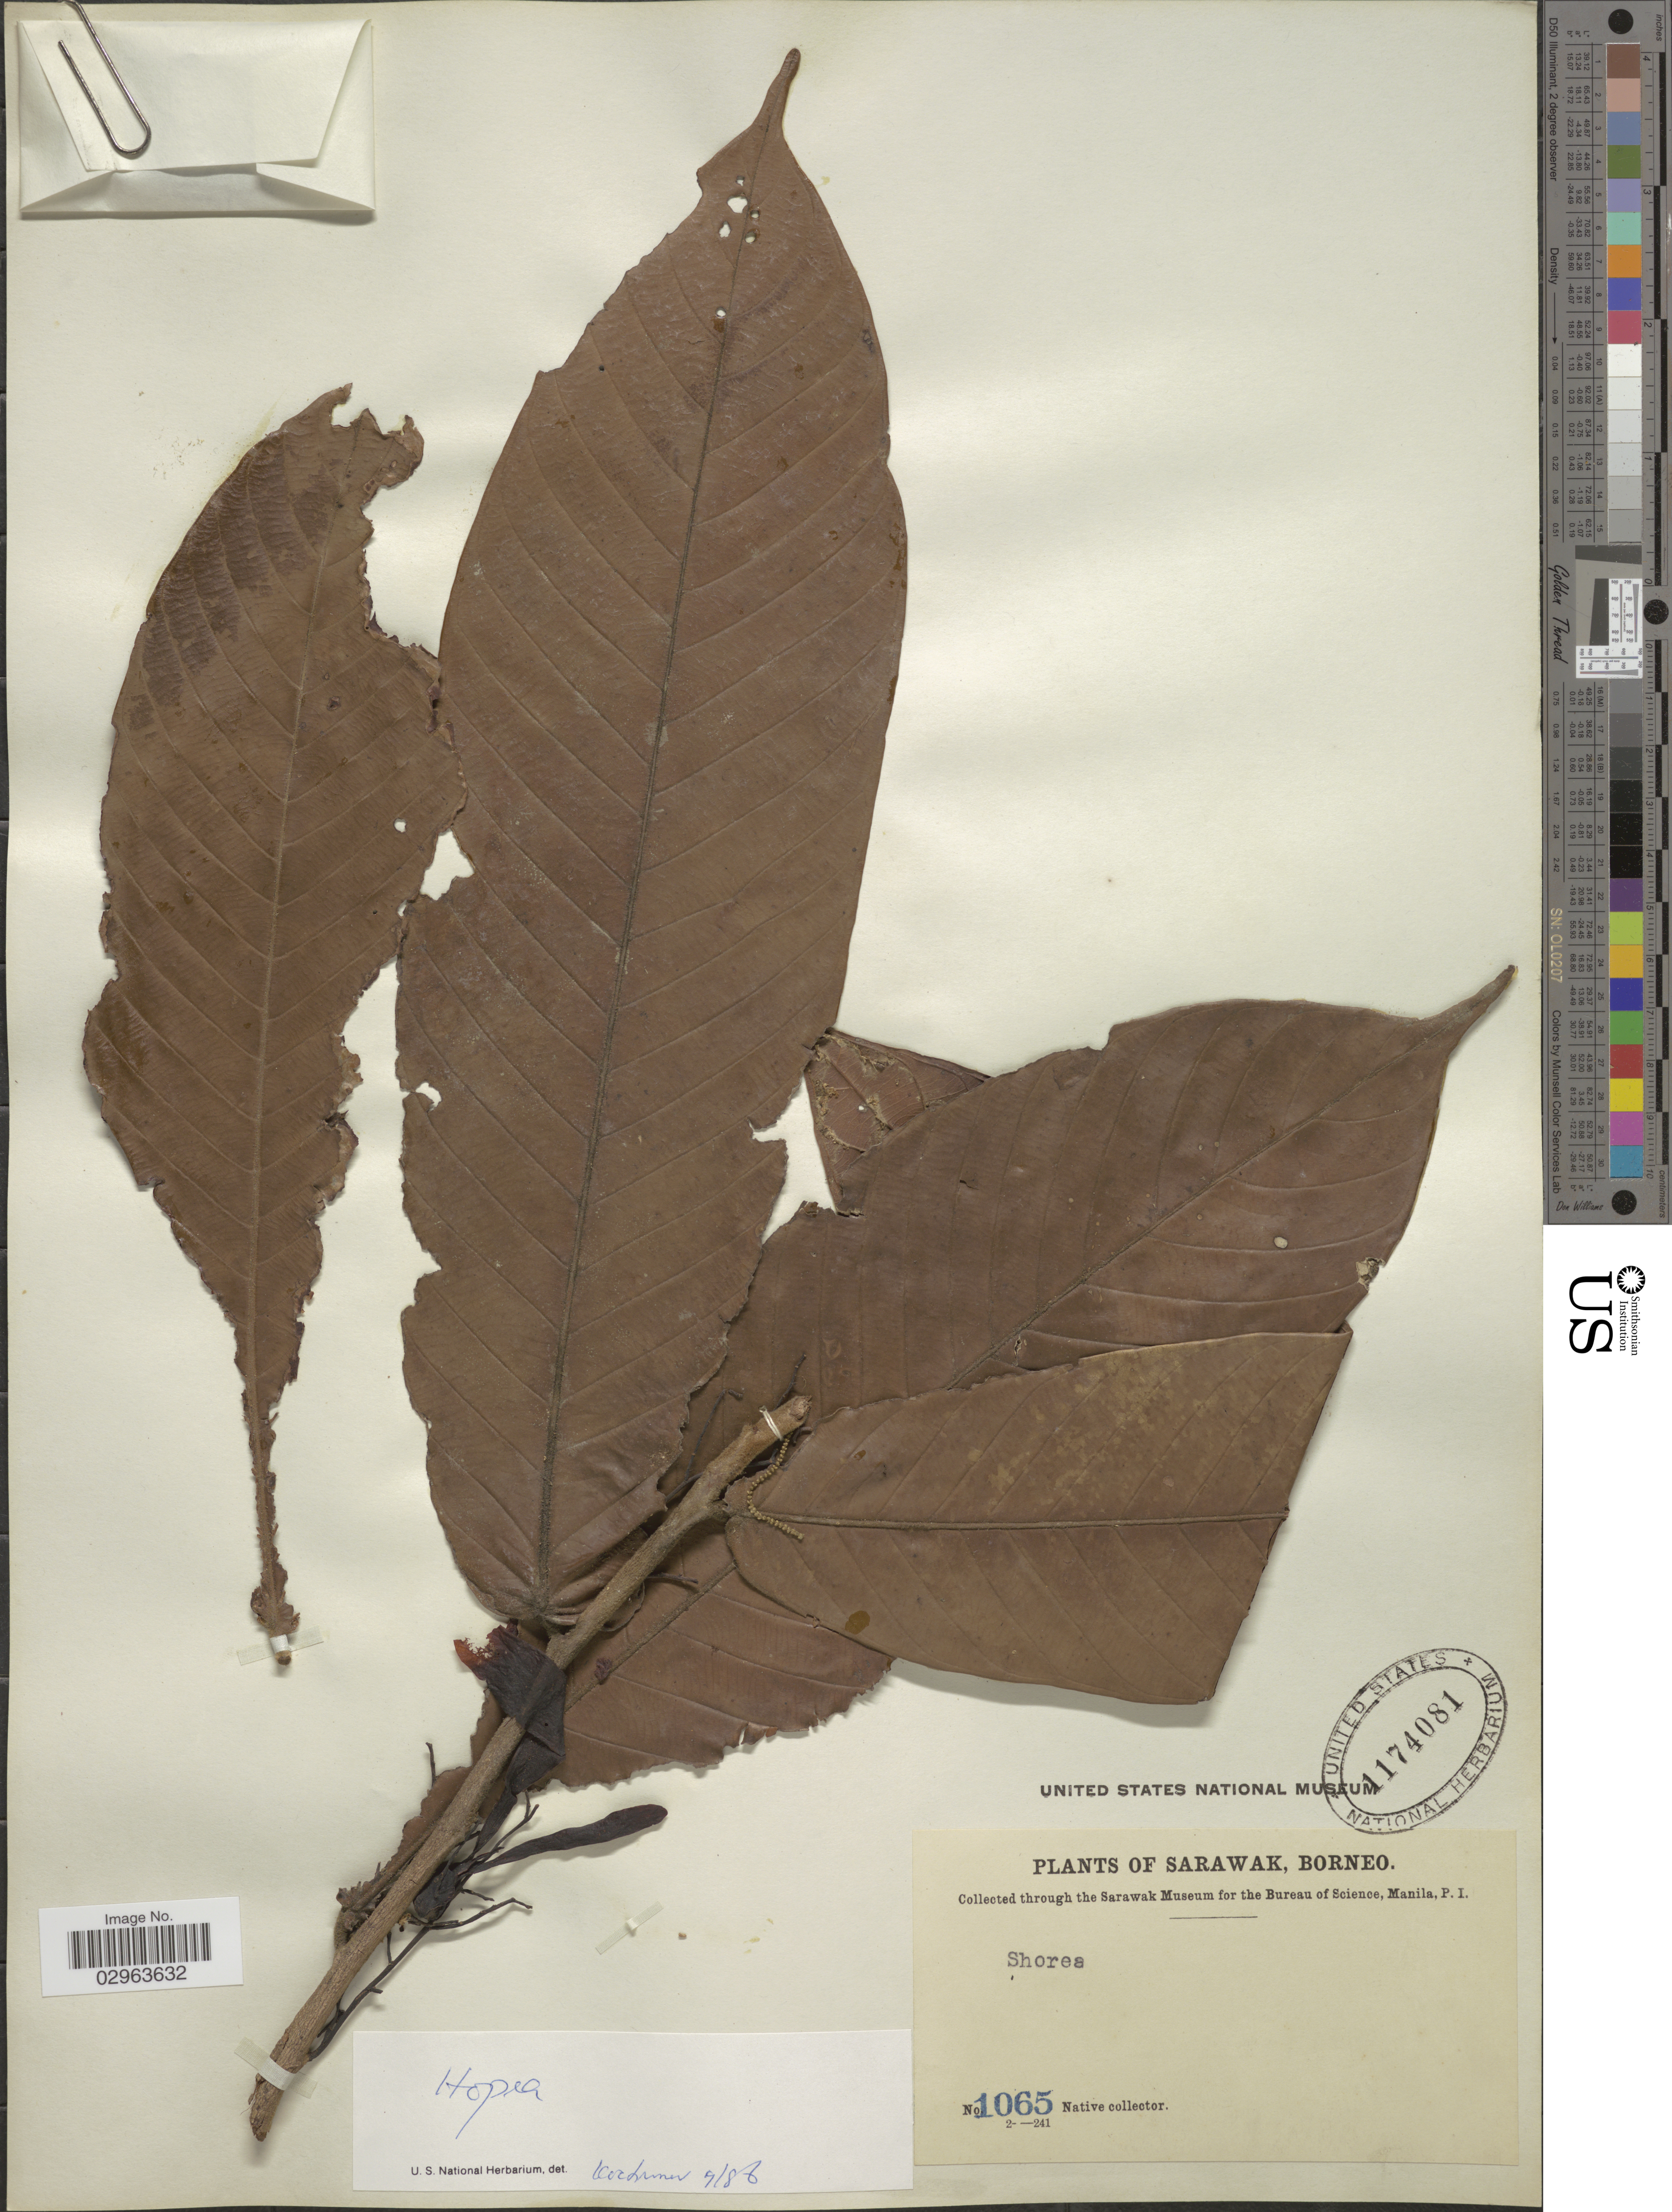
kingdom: Plantae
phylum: Tracheophyta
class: Magnoliopsida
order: Malvales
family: Dipterocarpaceae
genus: Hopea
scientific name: Hopea sp.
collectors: Native collector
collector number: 1065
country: Malaysia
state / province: Sarawak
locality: Borneo.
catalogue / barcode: US 1174081